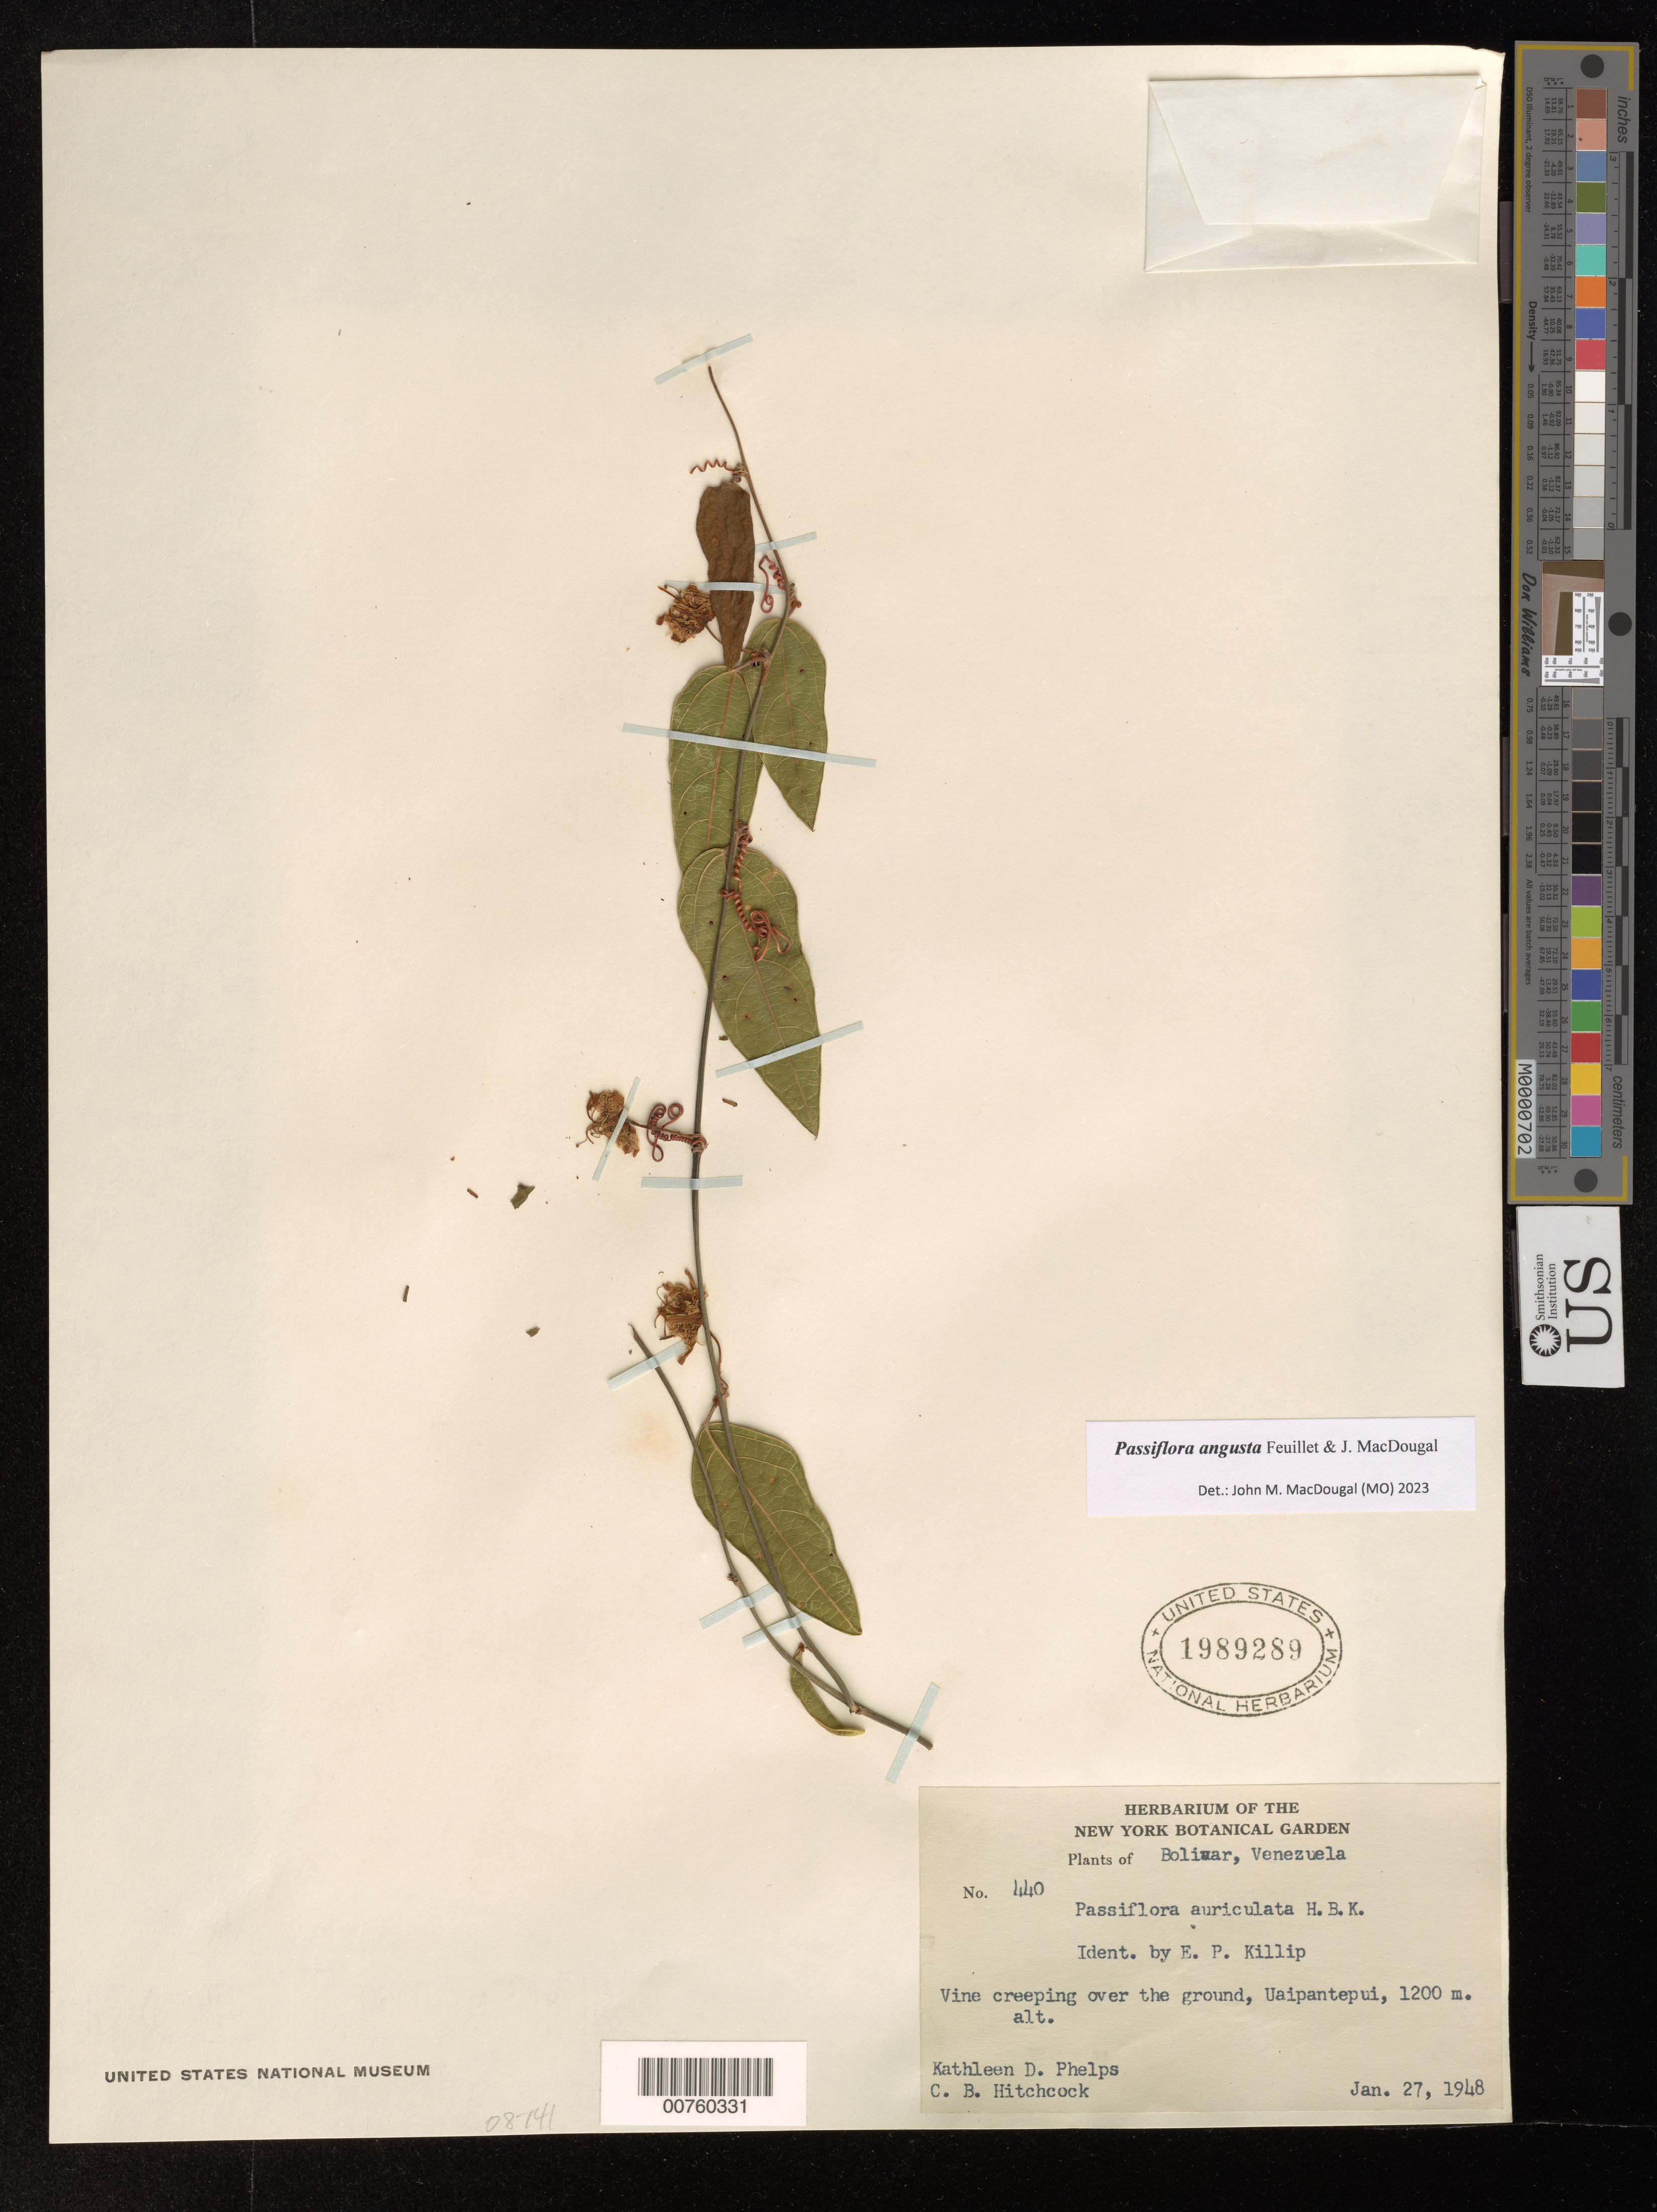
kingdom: Plantae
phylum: Tracheophyta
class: Magnoliopsida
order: Malpighiales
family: Passifloraceae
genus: Passiflora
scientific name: Passiflora angusta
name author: Feuillet & J.M. MacDougal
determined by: MacDougal, John M.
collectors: K. D. Phelps & C. B. Hitchcock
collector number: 440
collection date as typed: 27-Jan-48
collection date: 1948-01-27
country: Venezuela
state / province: Bolívar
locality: Uaipan-tepuí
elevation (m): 1200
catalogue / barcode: US 1989289